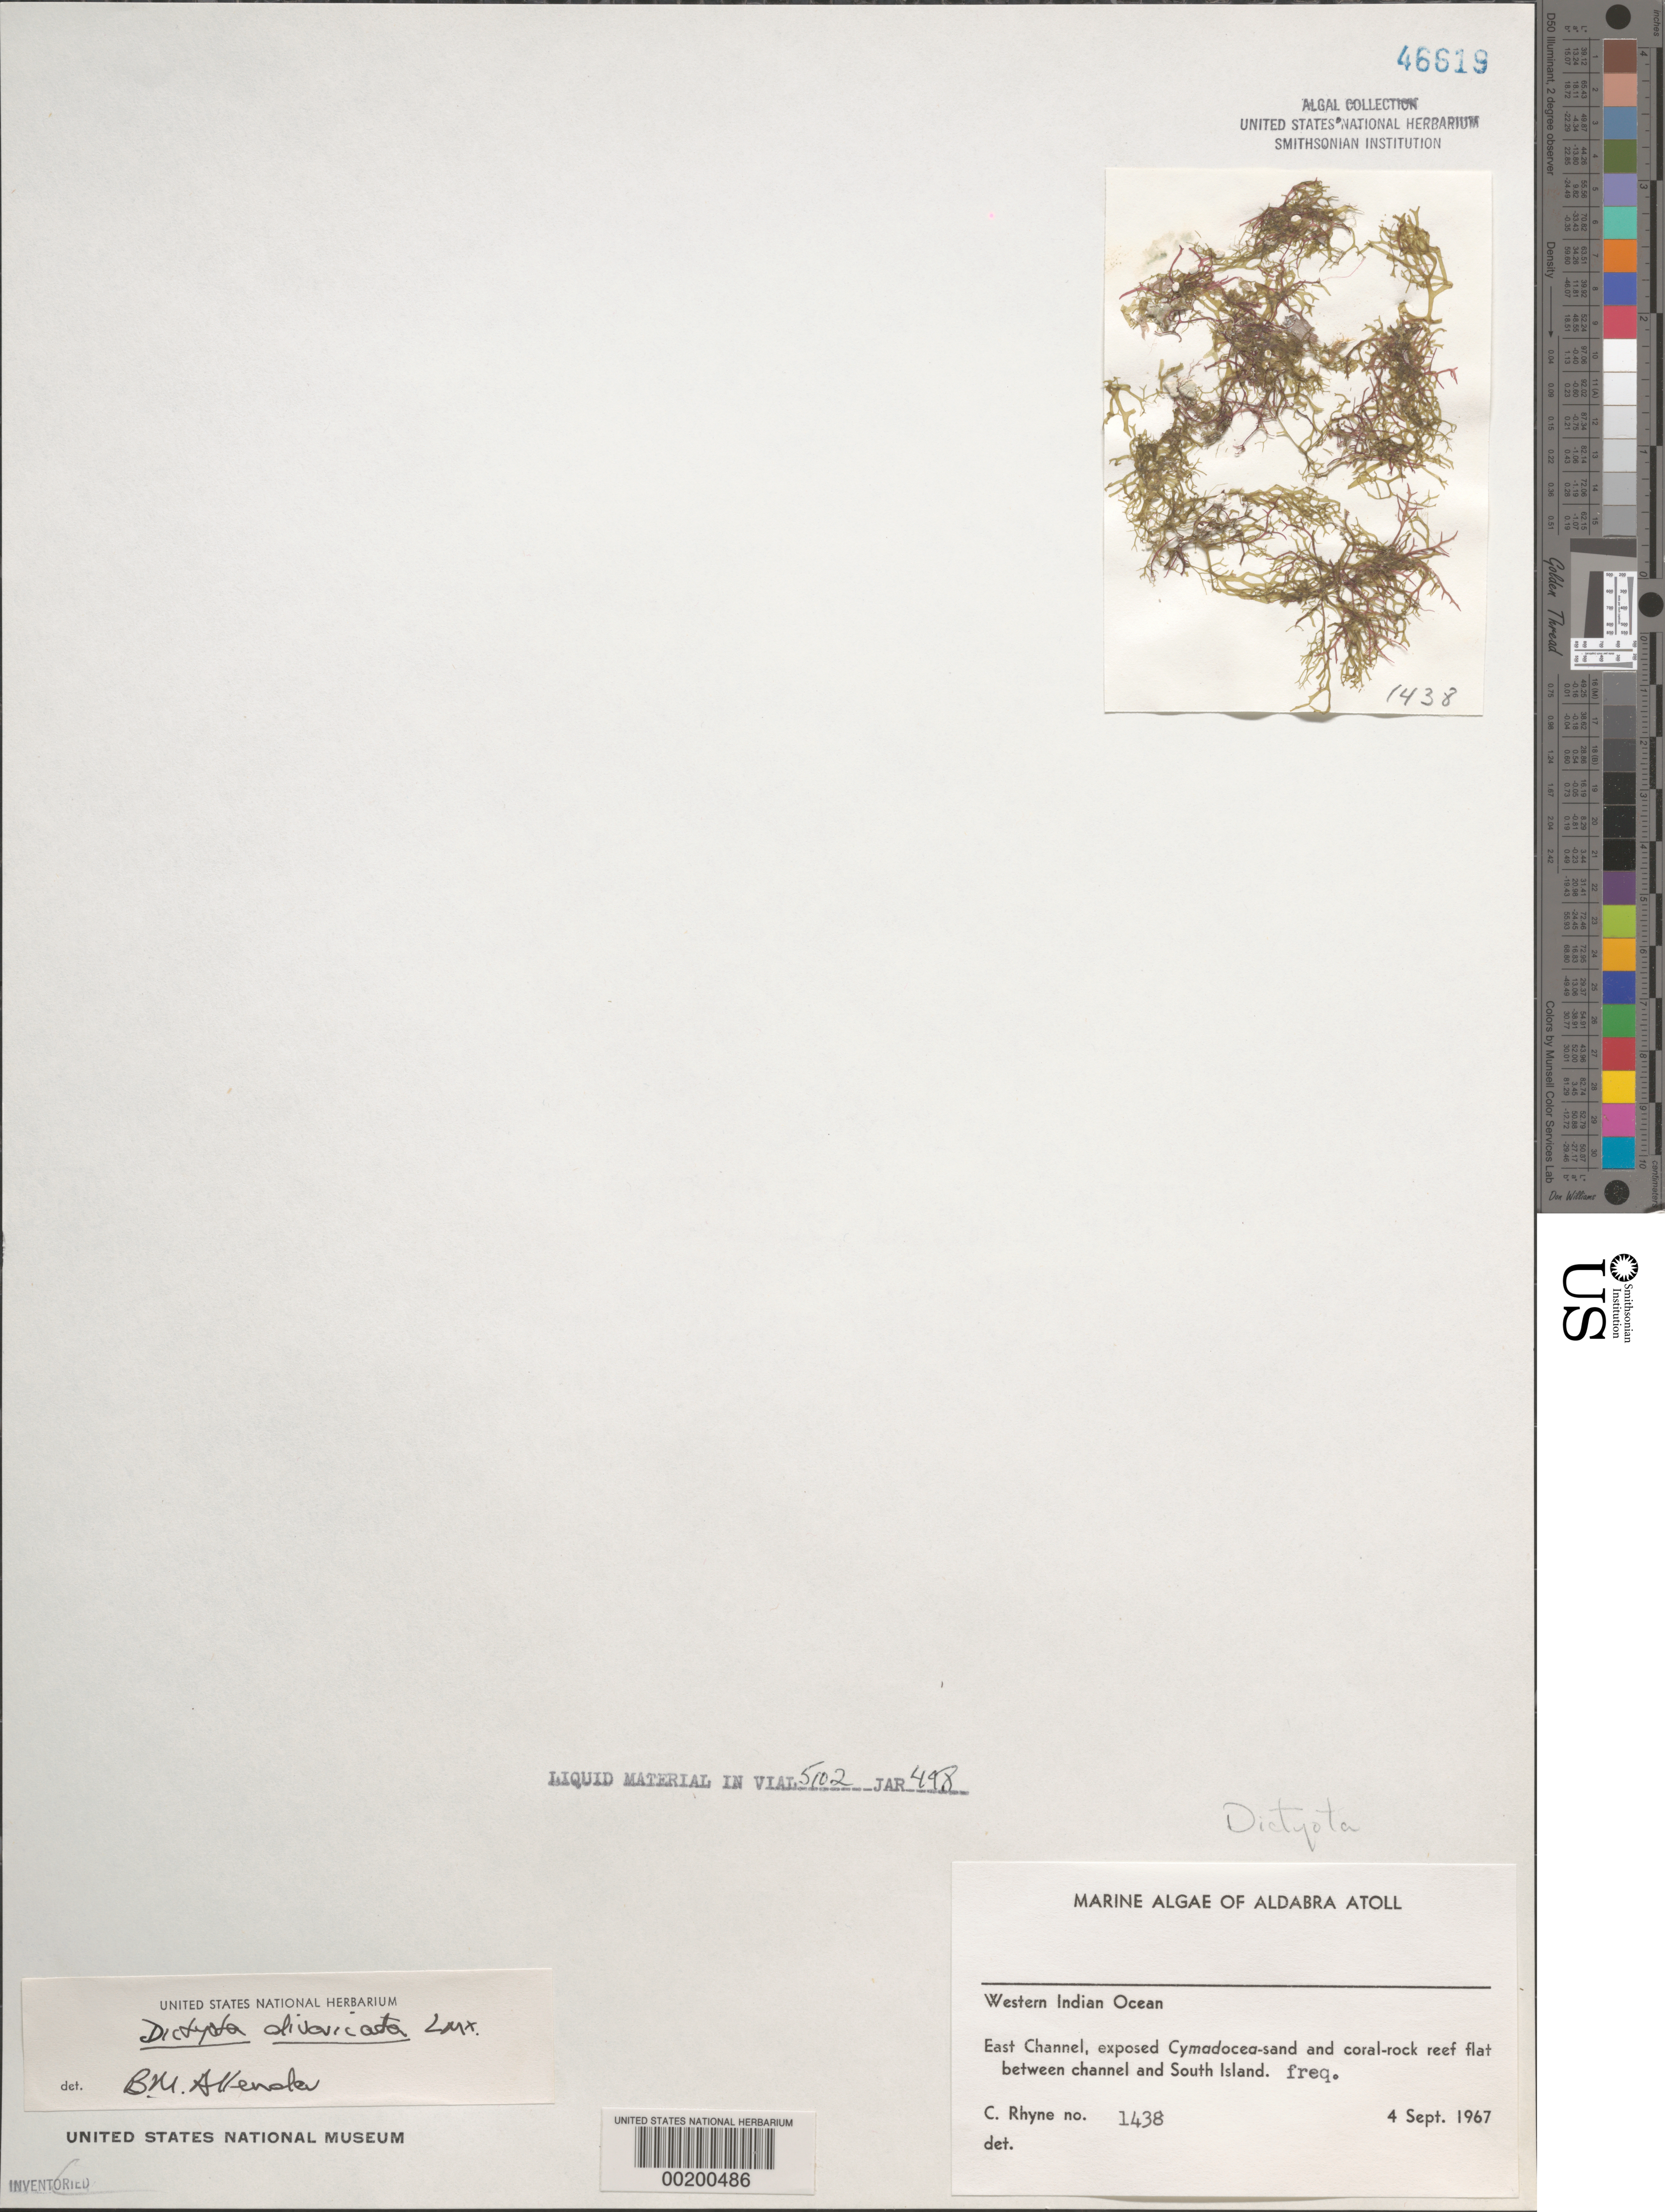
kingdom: Chromista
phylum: Ochrophyta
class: Phaeophyceae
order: Dictyotales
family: Dictyotaceae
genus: Dictyota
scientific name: Dictyota divaricata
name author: J.V.Lamouroux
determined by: Allender, B. M.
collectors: C. Rhyne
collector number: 1438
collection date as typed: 04 Sep 1967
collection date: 1967-09-04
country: Seychelles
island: Aldabra Atoll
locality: Between East Channel and South Island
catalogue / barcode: US 46619